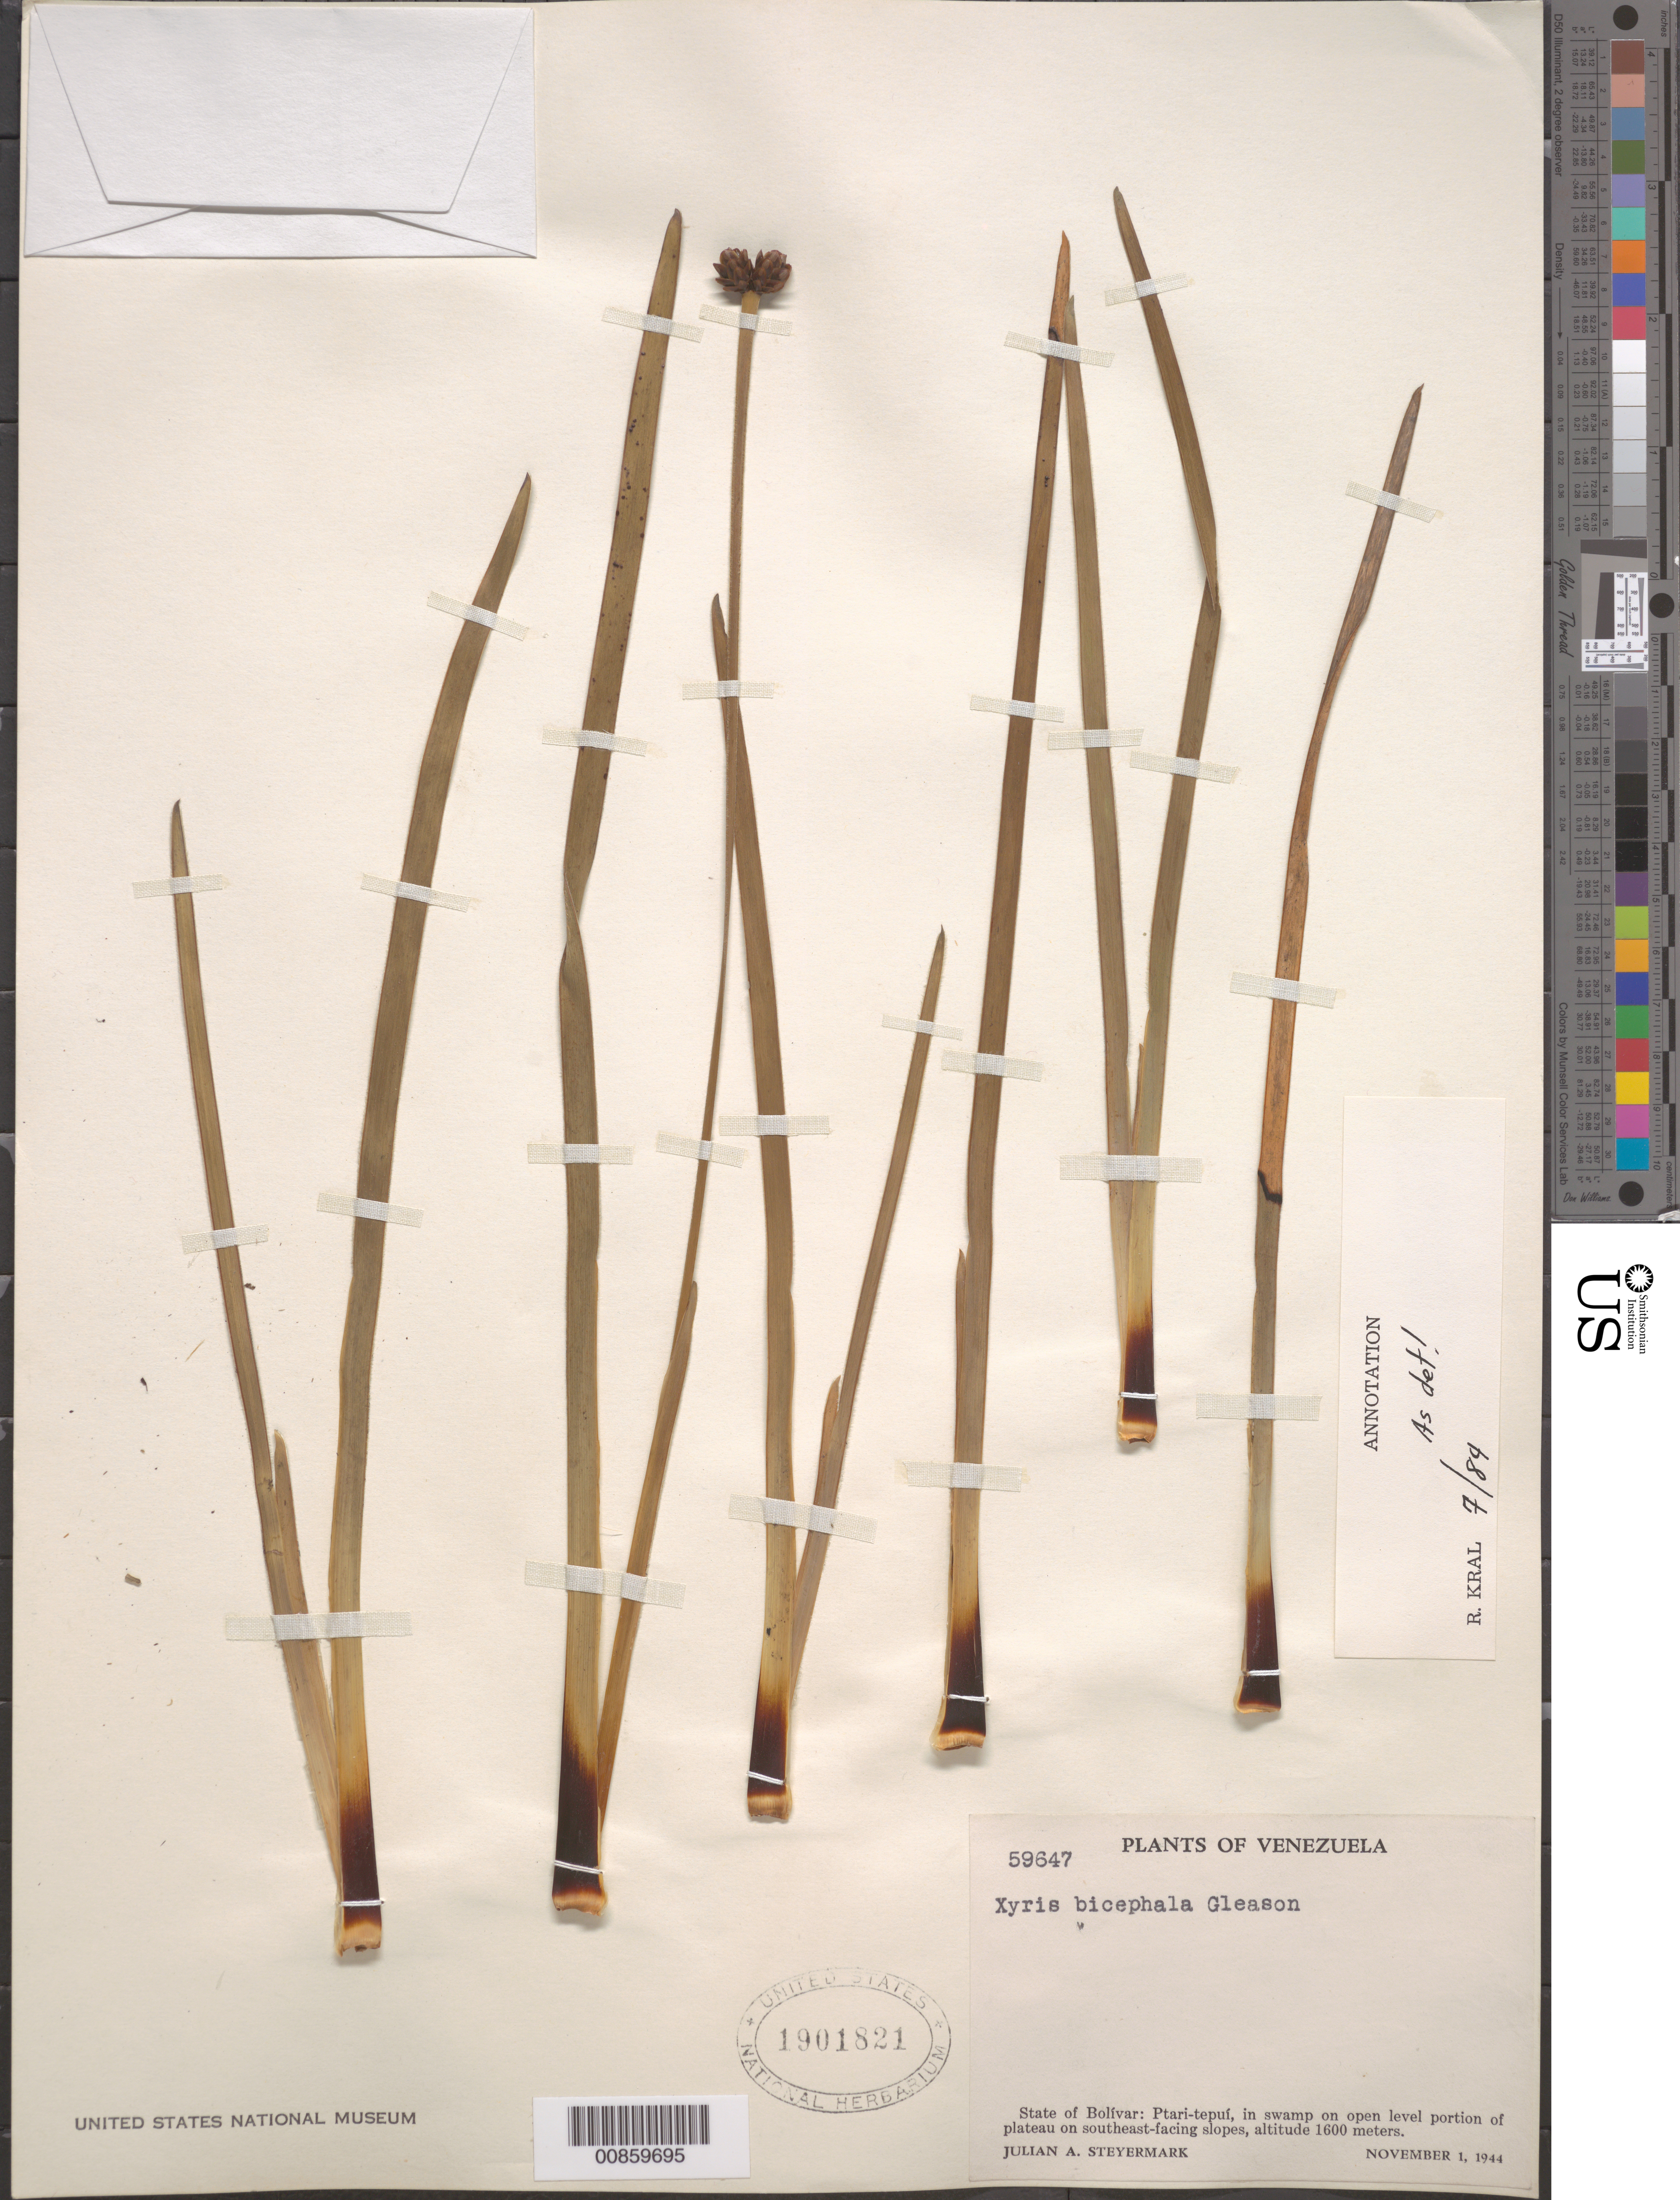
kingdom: Plantae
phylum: Tracheophyta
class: Liliopsida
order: Poales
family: Xyridaceae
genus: Xyris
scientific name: Xyris bicephala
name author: Gleason in Gleason & Killip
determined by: Kral, Robert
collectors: J. Steyermark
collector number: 59647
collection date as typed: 1-Nov-44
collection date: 1944-11-01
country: Venezuela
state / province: Bolívar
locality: Ptari-tepuí, plateau on SE-facing slopes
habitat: Swamp on open level portion of plateau.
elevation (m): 1600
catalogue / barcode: US 1901821